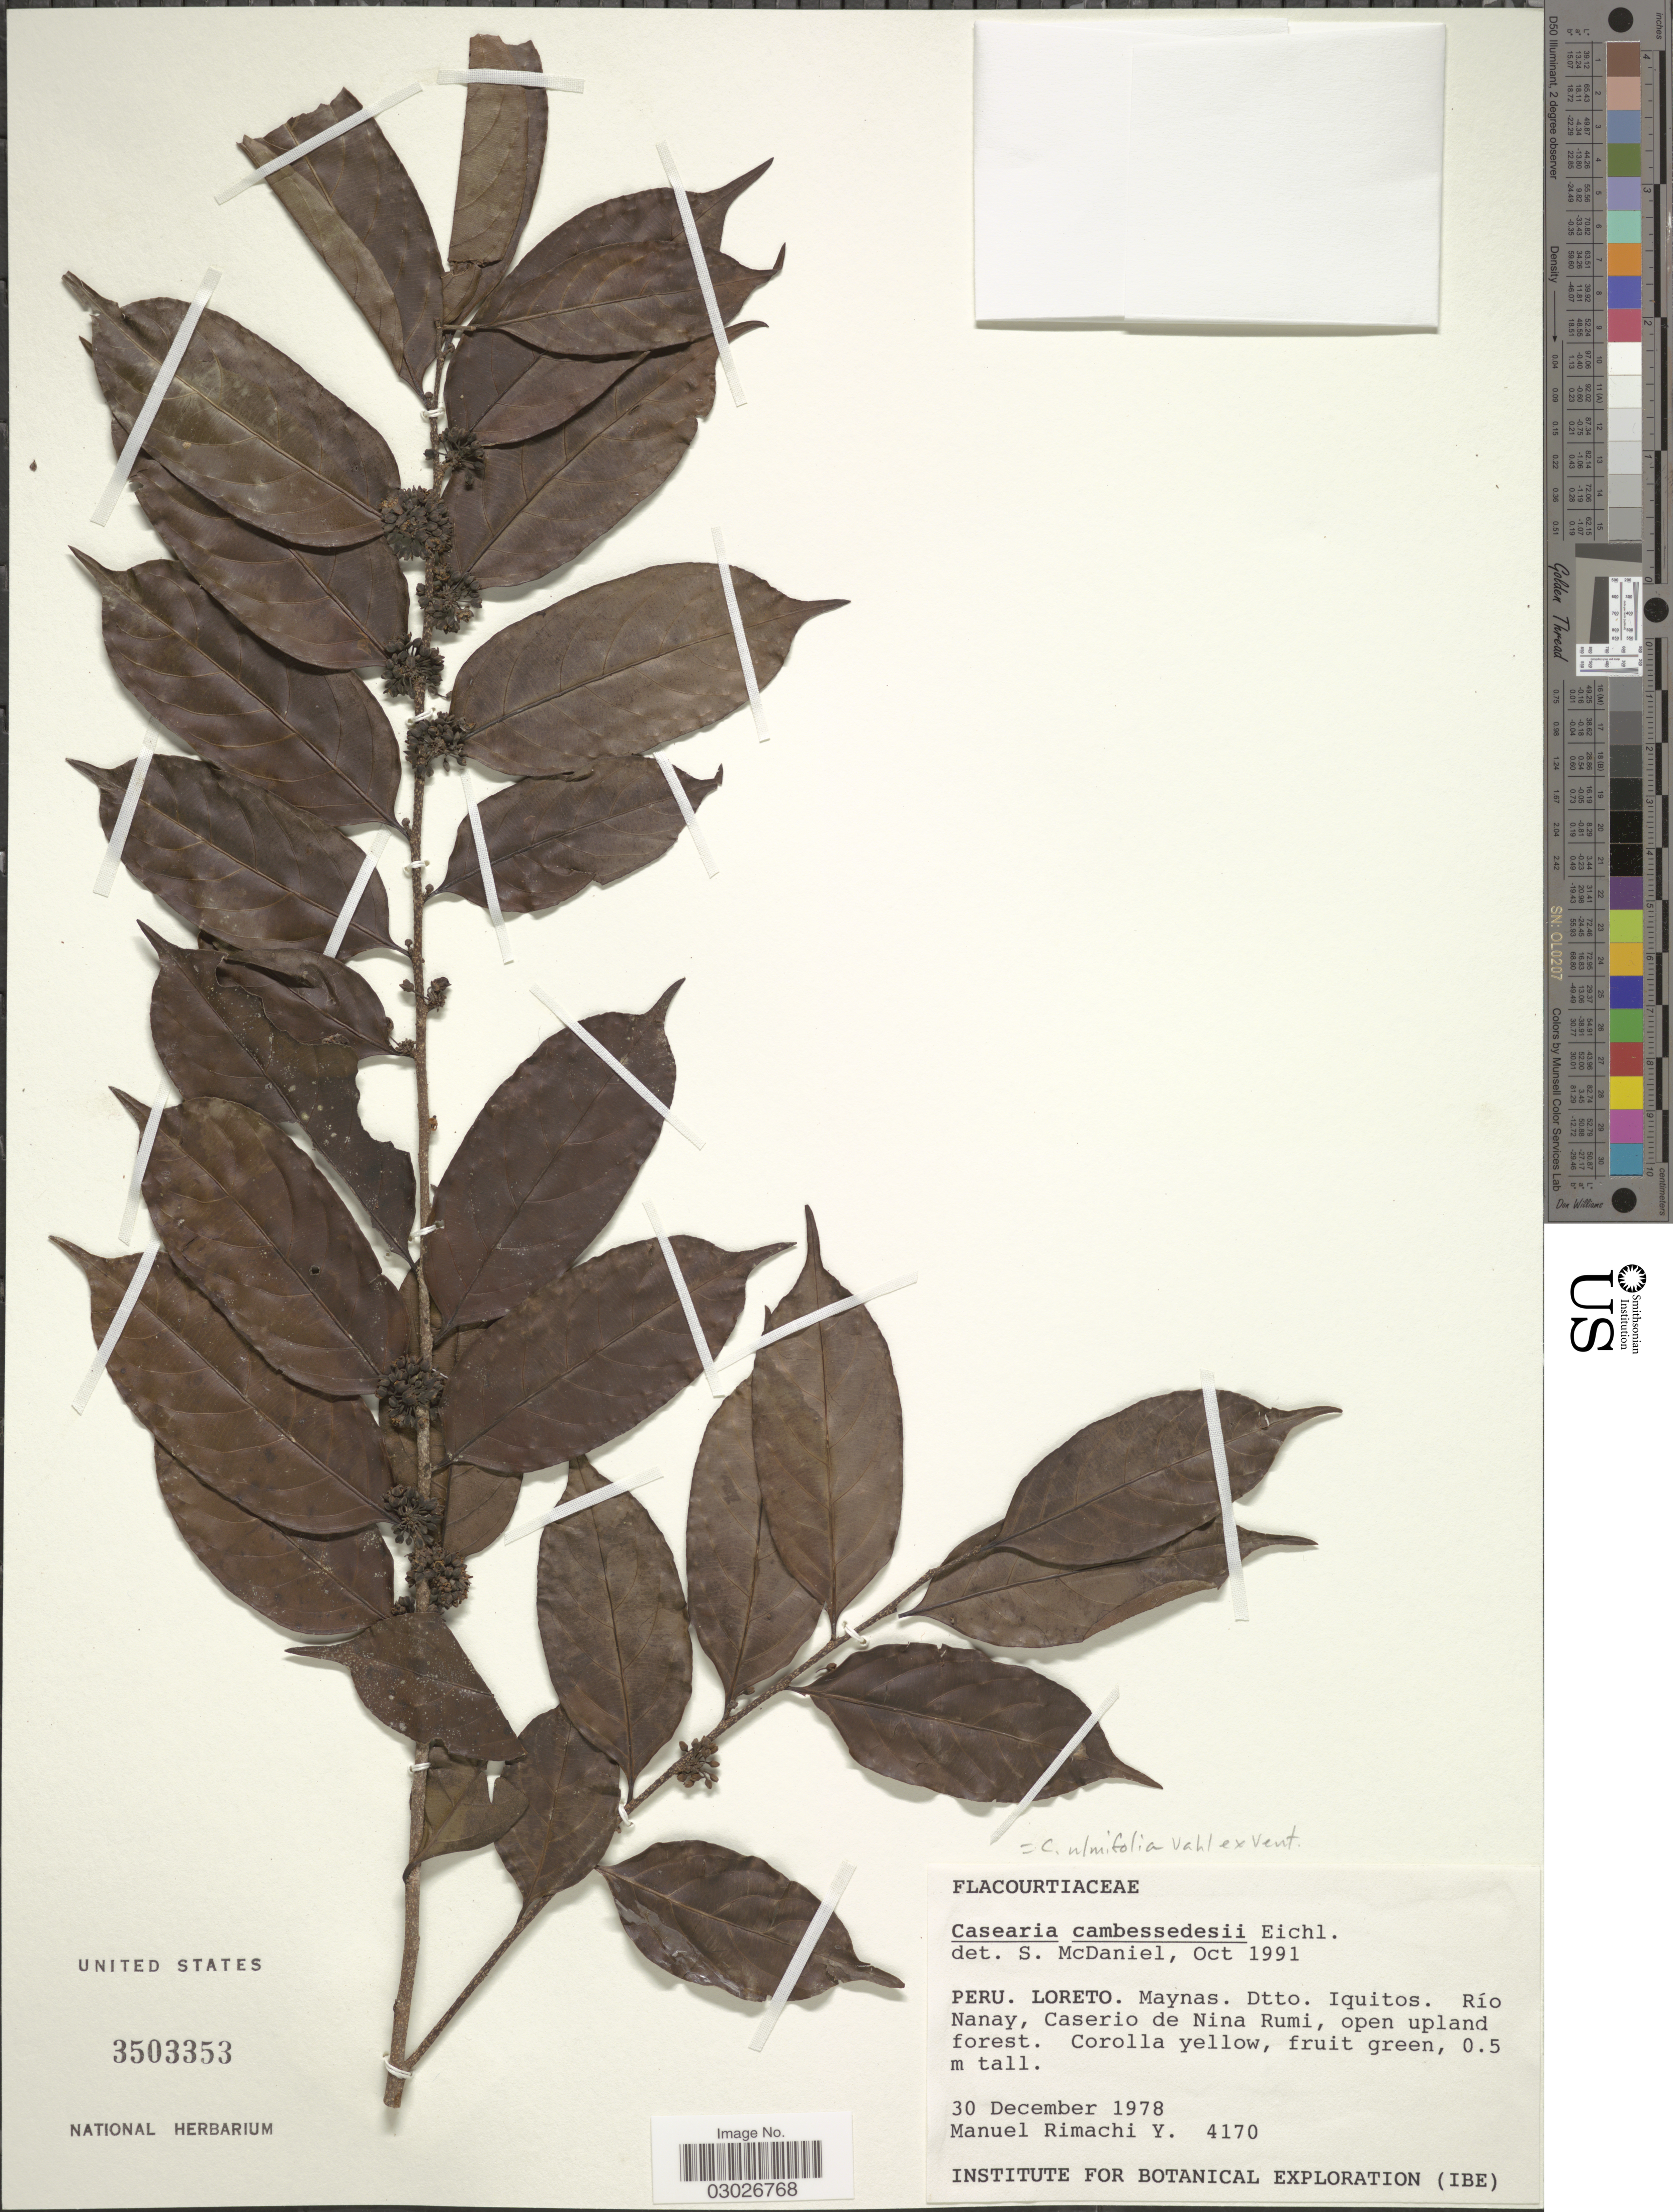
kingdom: Plantae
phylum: Tracheophyta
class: Magnoliopsida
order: Malpighiales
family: Salicaceae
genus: Casearia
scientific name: Casearia ulmifolia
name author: Vahl ex Vent.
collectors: M. Rimachi Y.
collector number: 4170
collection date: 1978-12-30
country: Peru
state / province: Loreto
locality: Maynas. Dtto. Iquitos. Río Nanay, Caserio de Nina Rumi, open upland forest.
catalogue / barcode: US 3503353